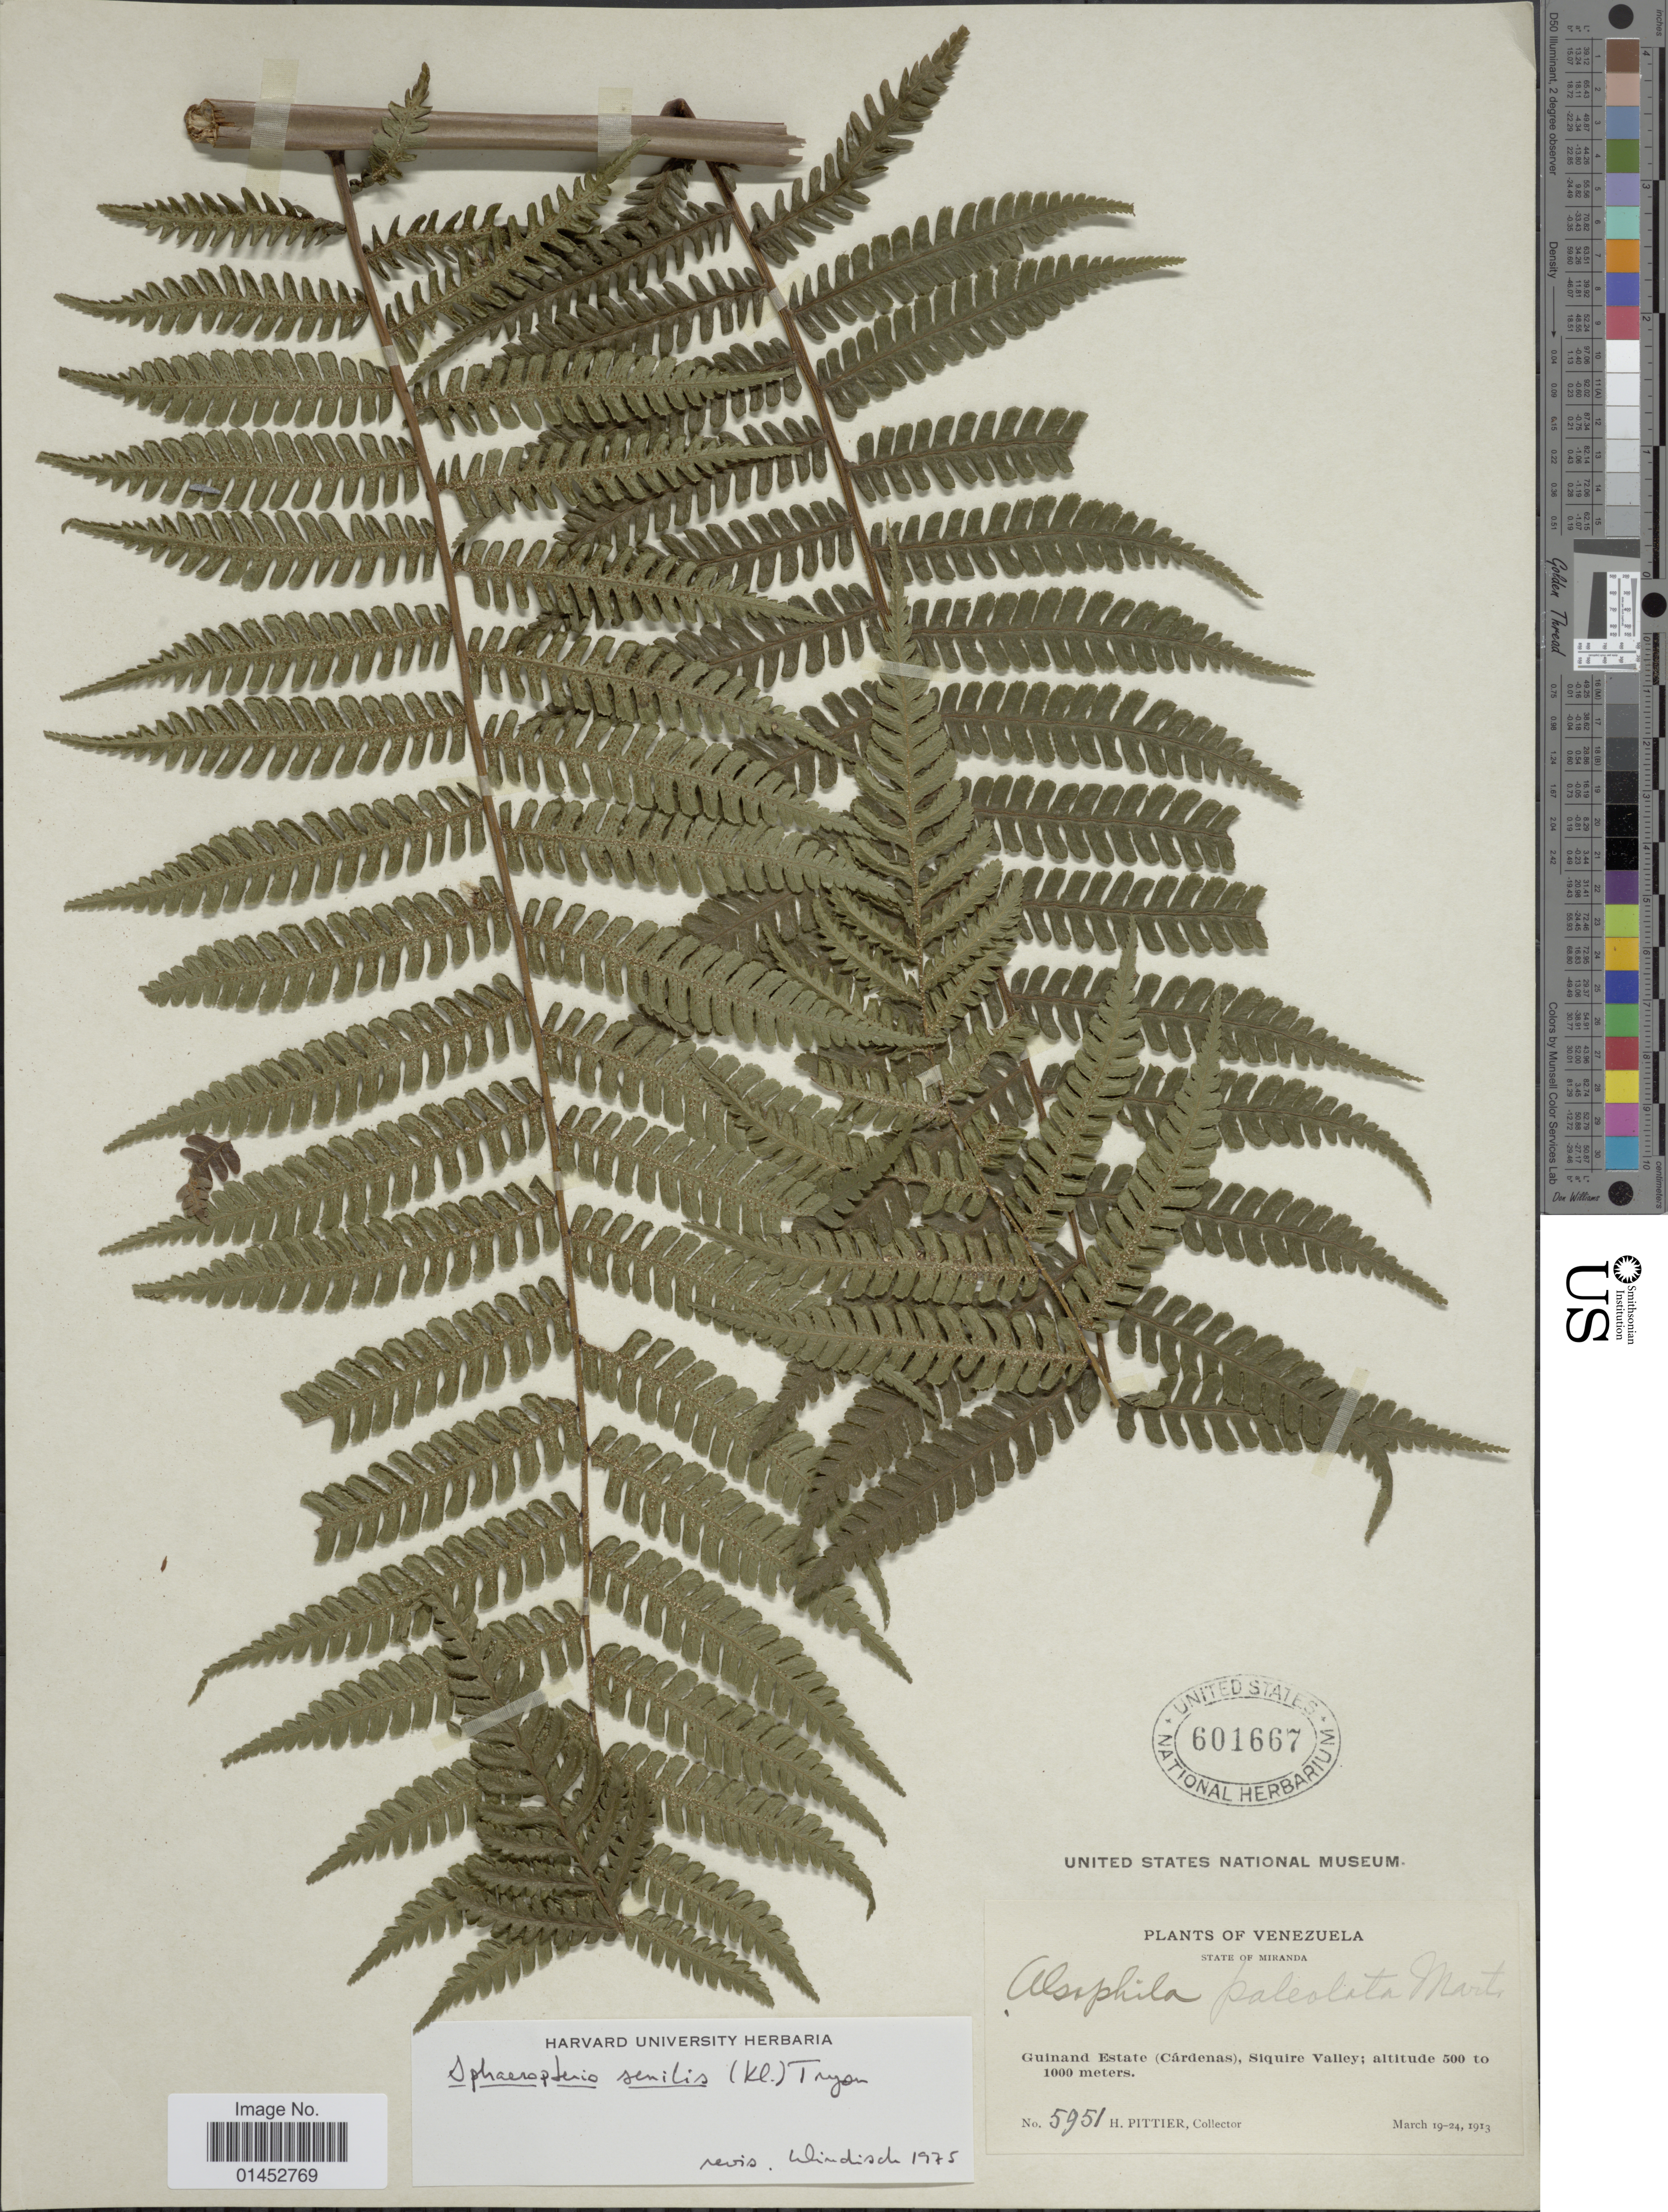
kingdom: Plantae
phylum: Tracheophyta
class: Polypodiopsida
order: Cyatheales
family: Cyatheaceae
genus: Cyathea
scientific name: Cyathea senilis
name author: (Klotzsch) Domin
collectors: H. F. Pittier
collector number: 5951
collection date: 1913-03-19/1913-03-24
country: Venezuela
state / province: Miranda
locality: Guinand Estate (Cárdenas), Siquire Valley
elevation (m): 500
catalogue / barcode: US 601667